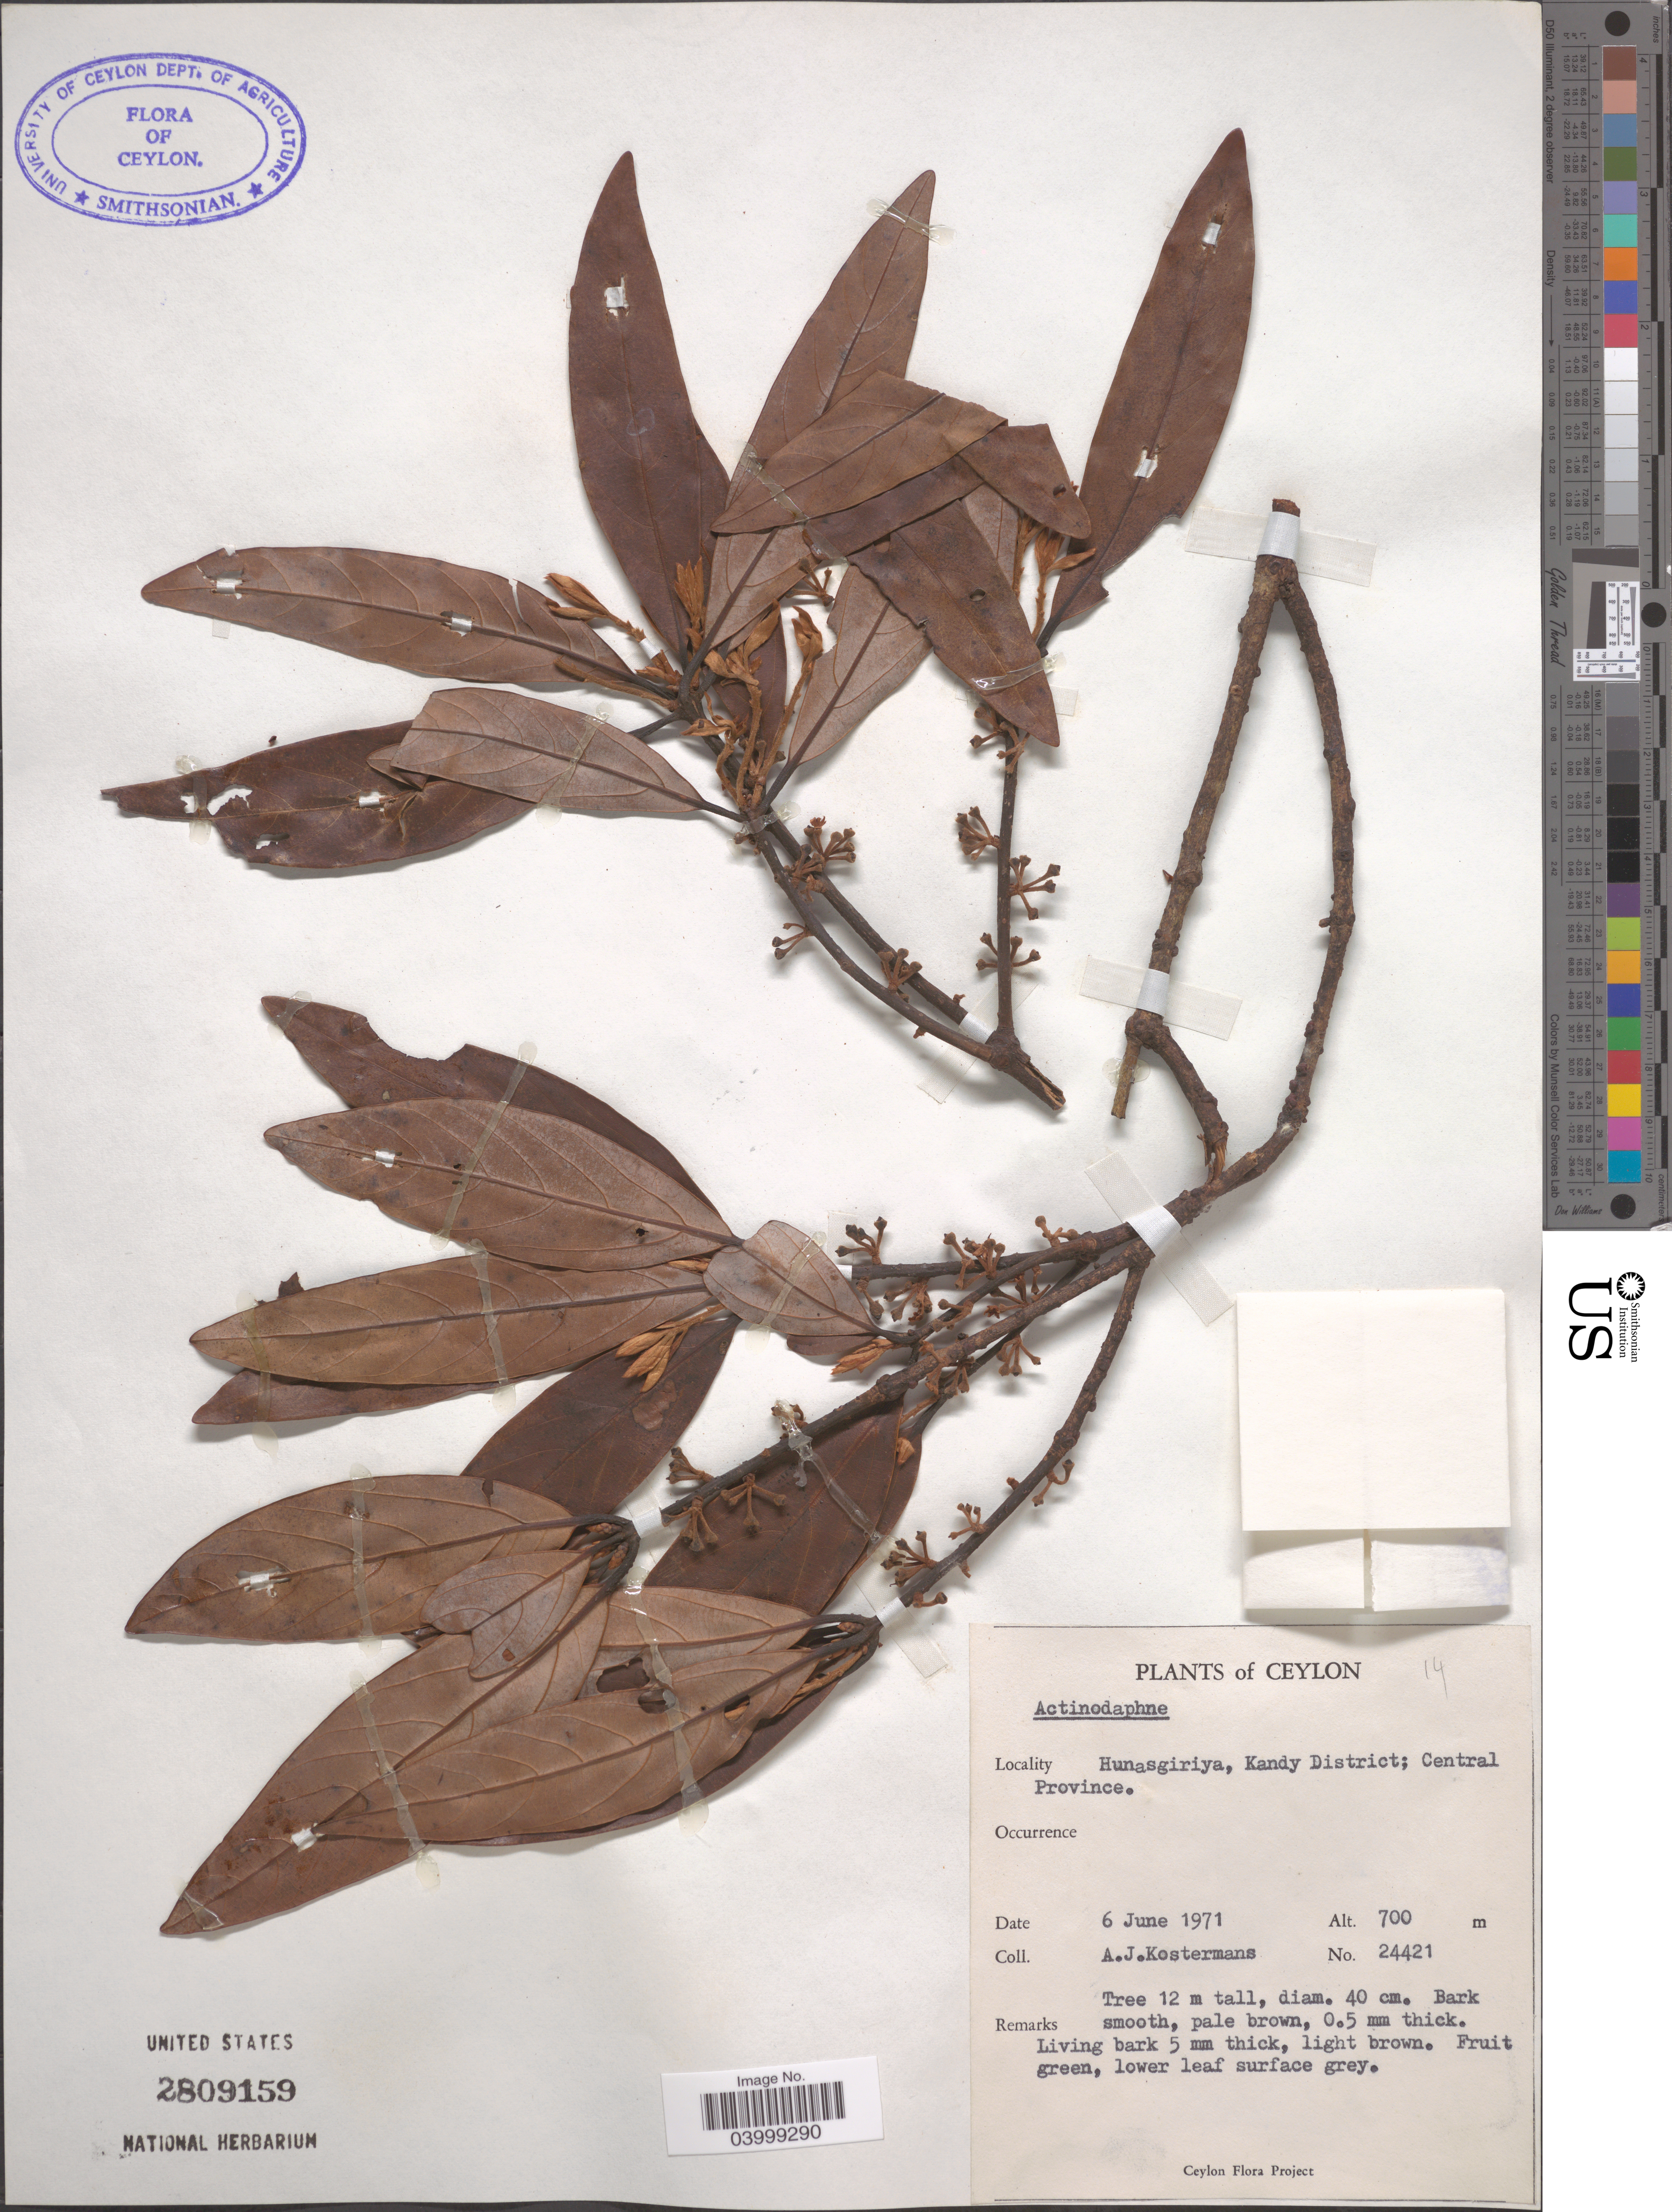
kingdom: Plantae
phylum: Tracheophyta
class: Magnoliopsida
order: Laurales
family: Lauraceae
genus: Actinodaphne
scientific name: Actinodaphne sp.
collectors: A. J. G. Kostermans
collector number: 24421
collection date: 1971-06-06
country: Sri Lanka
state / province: Central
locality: Ceylon. Hunasgiriya, Kandy District.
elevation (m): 700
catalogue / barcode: US 2809159